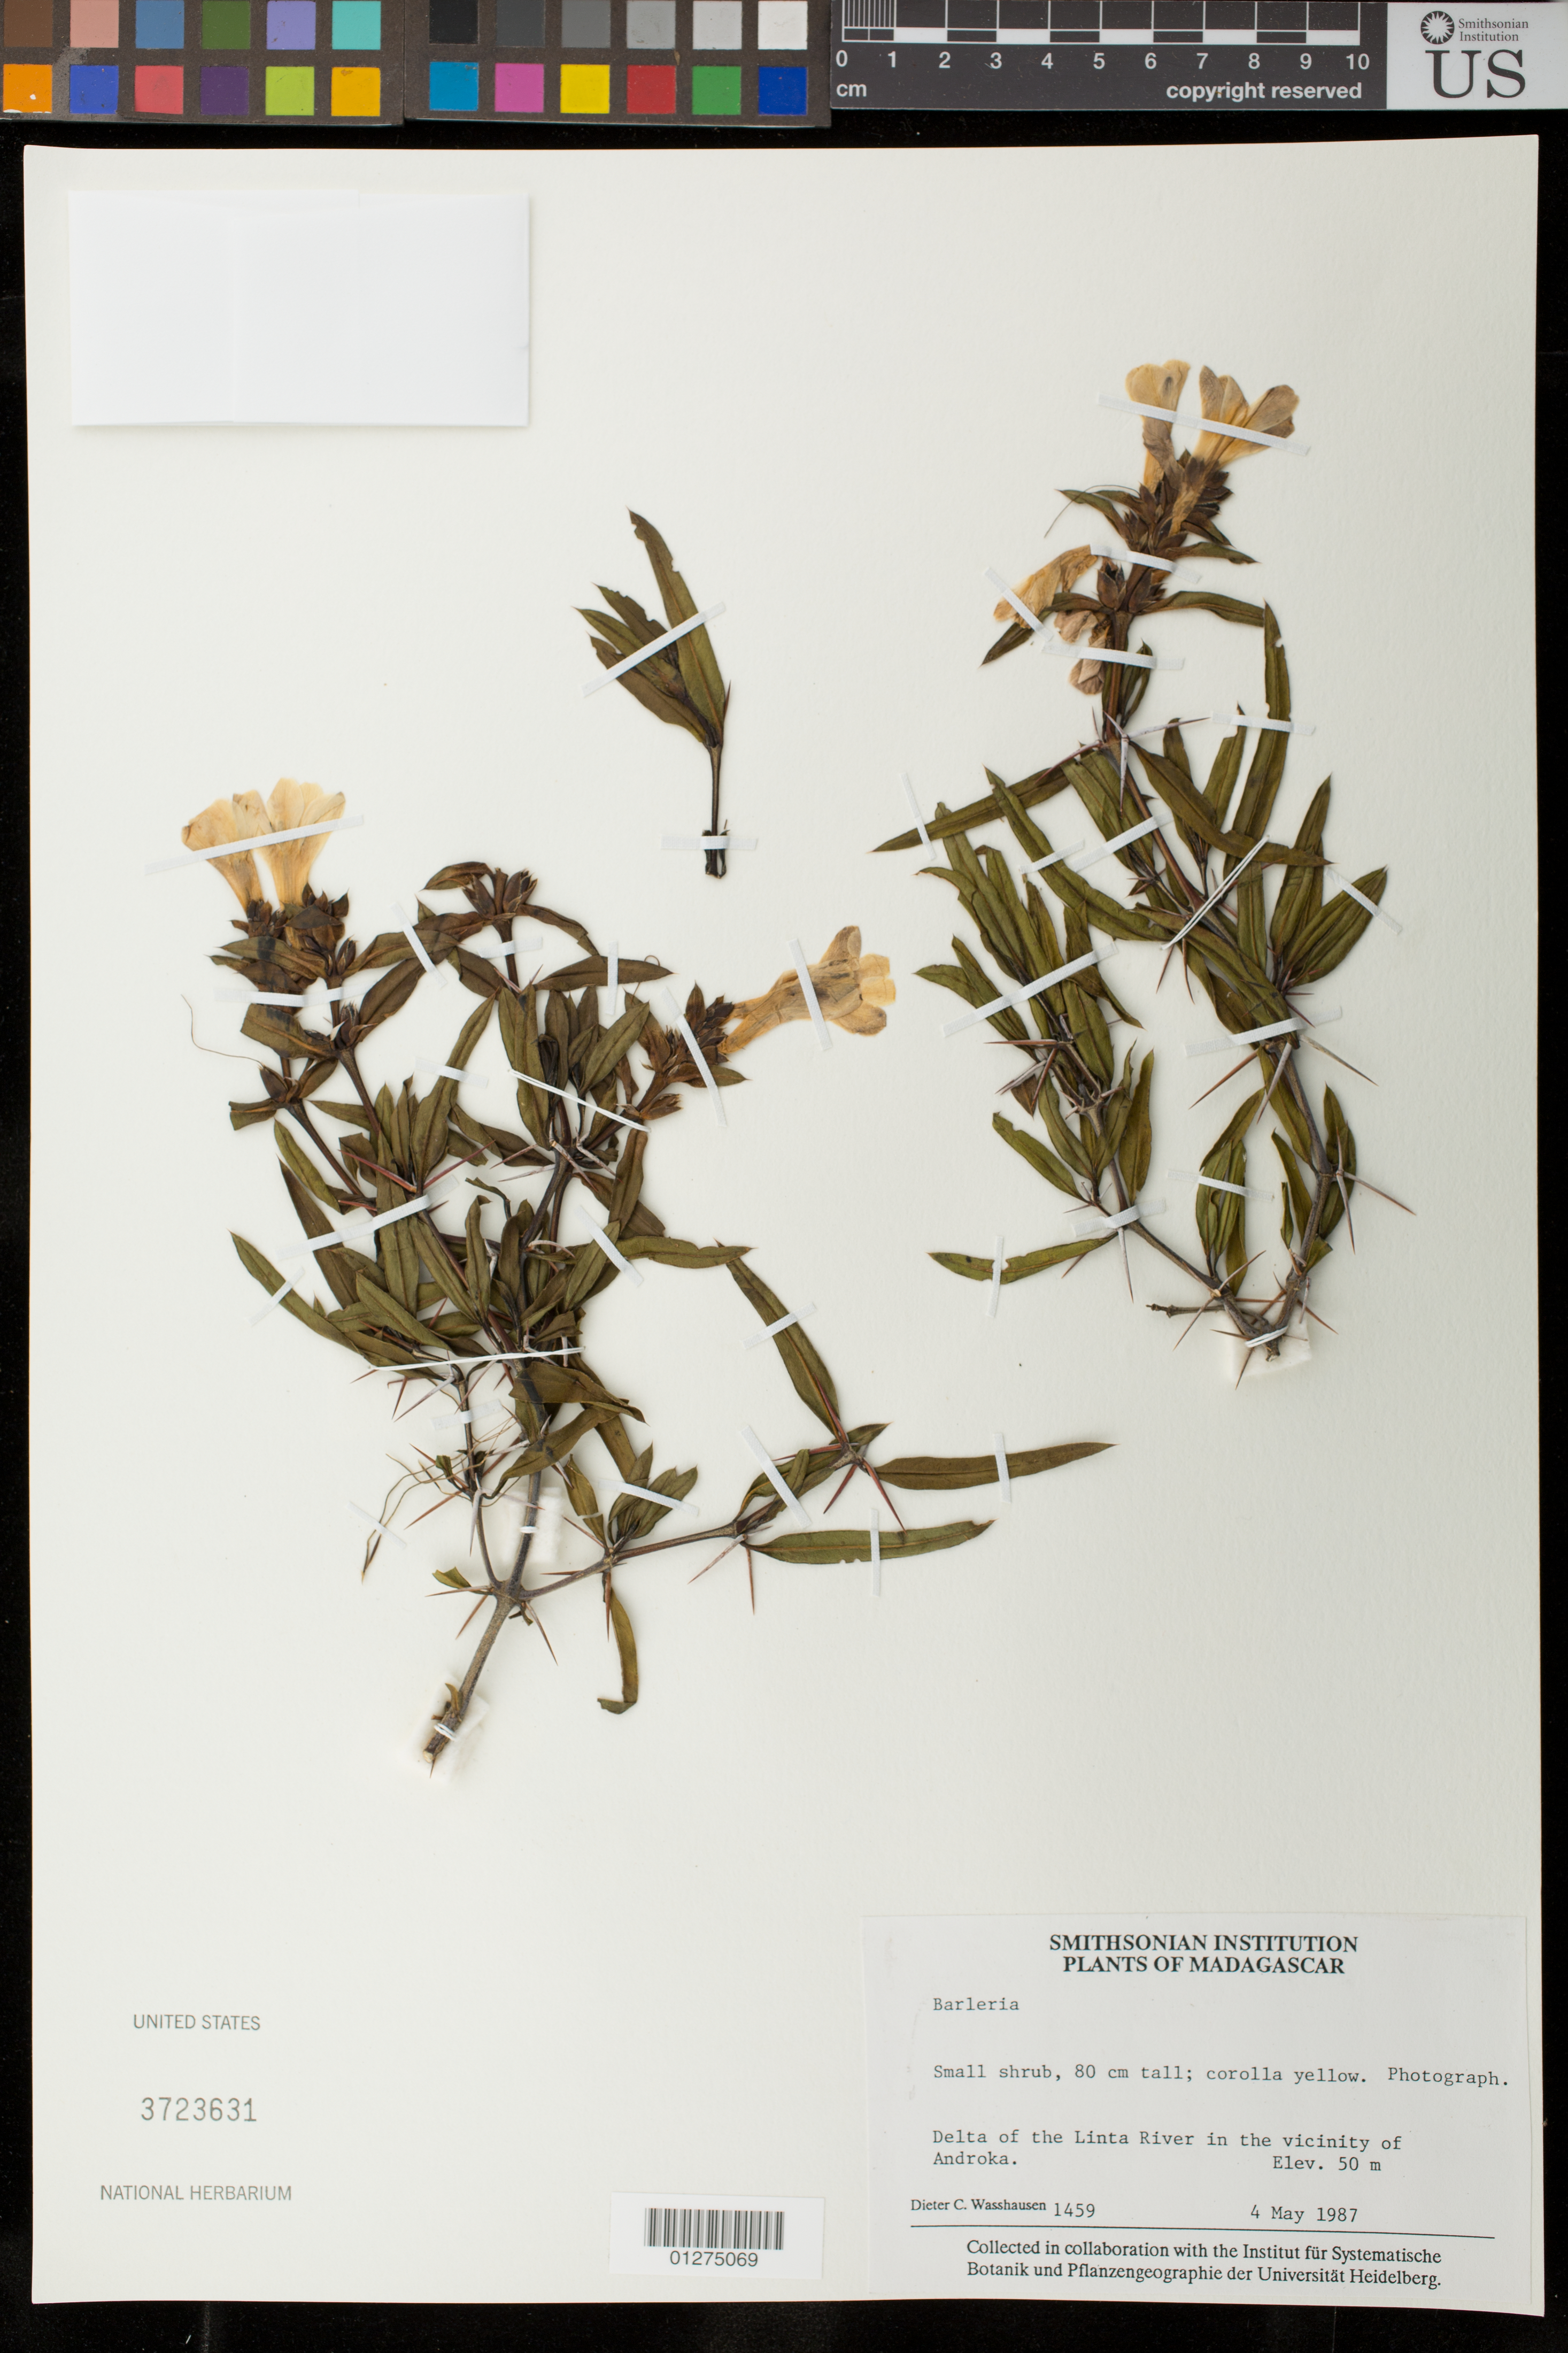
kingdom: Plantae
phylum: Tracheophyta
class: Magnoliopsida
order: Lamiales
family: Acanthaceae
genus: Barleria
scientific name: Barleria sp.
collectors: D. C. Wasshausen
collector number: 1459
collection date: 1987-05-04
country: Madagascar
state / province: Atsimo-Andrefana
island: Madagascar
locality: Linta River delta, in the vicinity of Androka. Ampanihy.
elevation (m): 50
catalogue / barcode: US 3723631